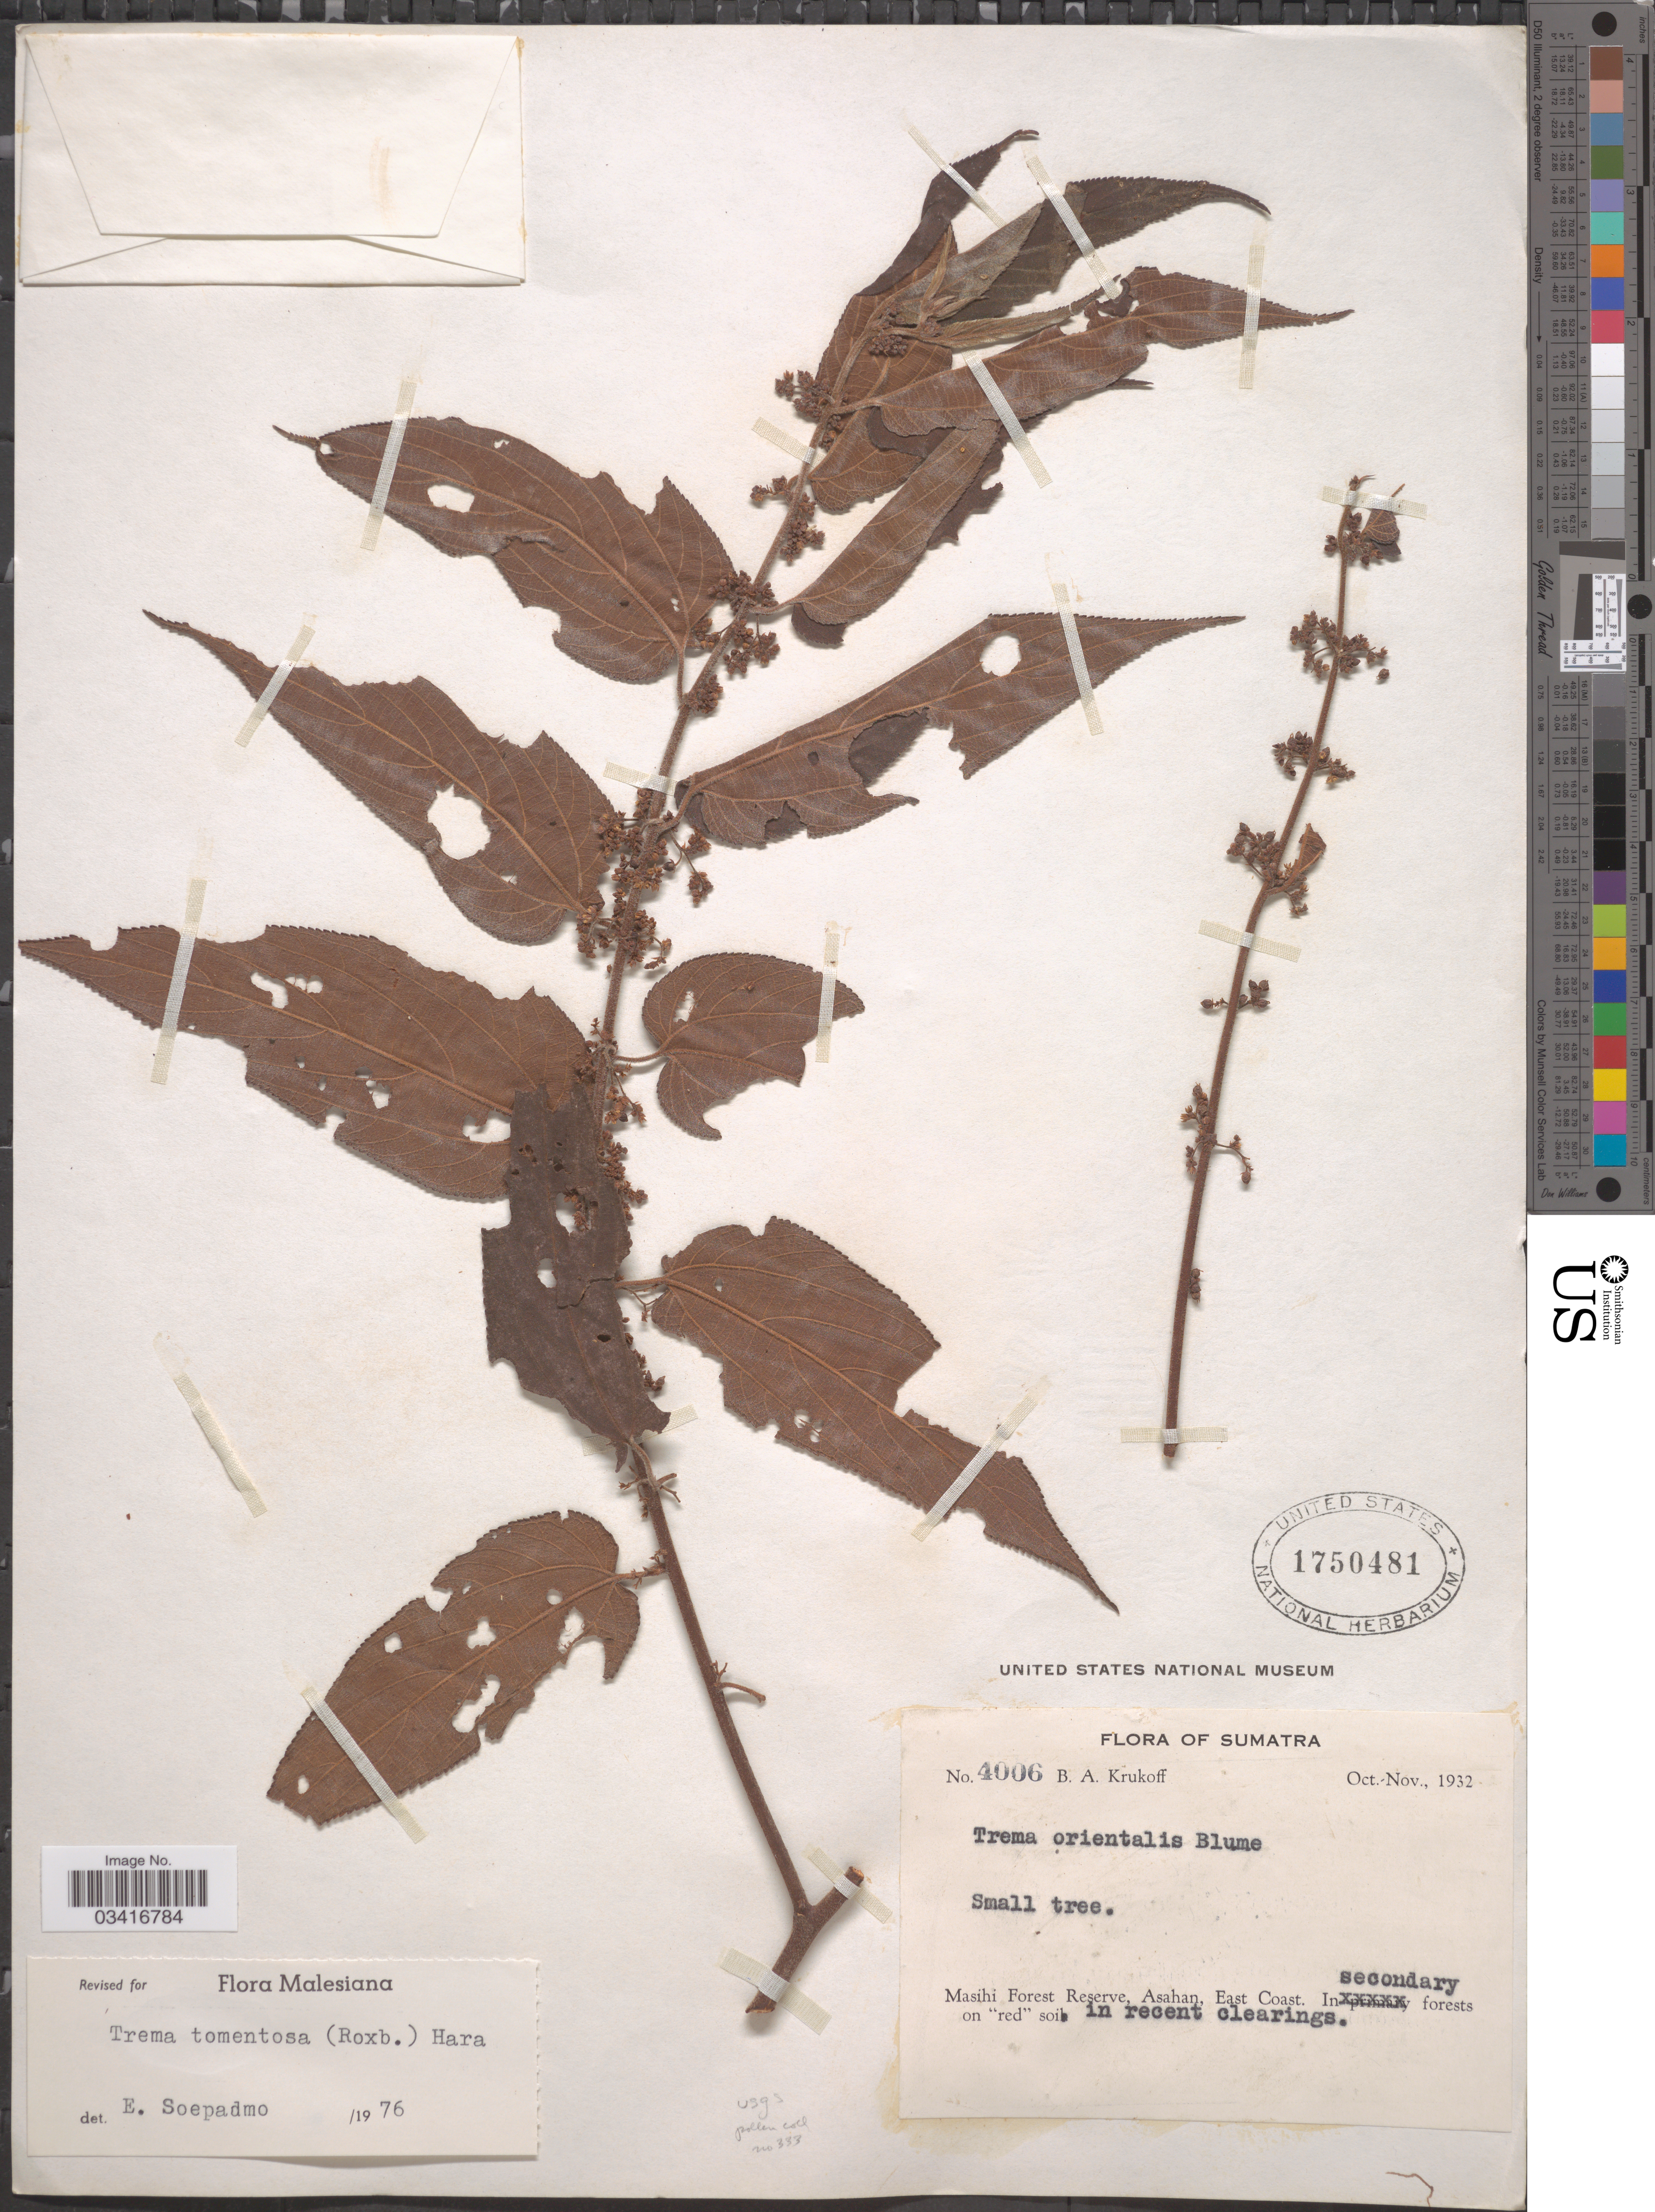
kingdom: Plantae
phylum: Tracheophyta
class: Magnoliopsida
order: Rosales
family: Cannabaceae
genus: Trema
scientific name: Trema tomentosum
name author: (Roxb.) Y. Hara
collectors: B. A. Krukoff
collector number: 4006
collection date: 1932-10/1932-11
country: Indonesia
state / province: Sumatra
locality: Masihi Forest Reserve, Asahan, East Coast.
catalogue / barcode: US 1750481